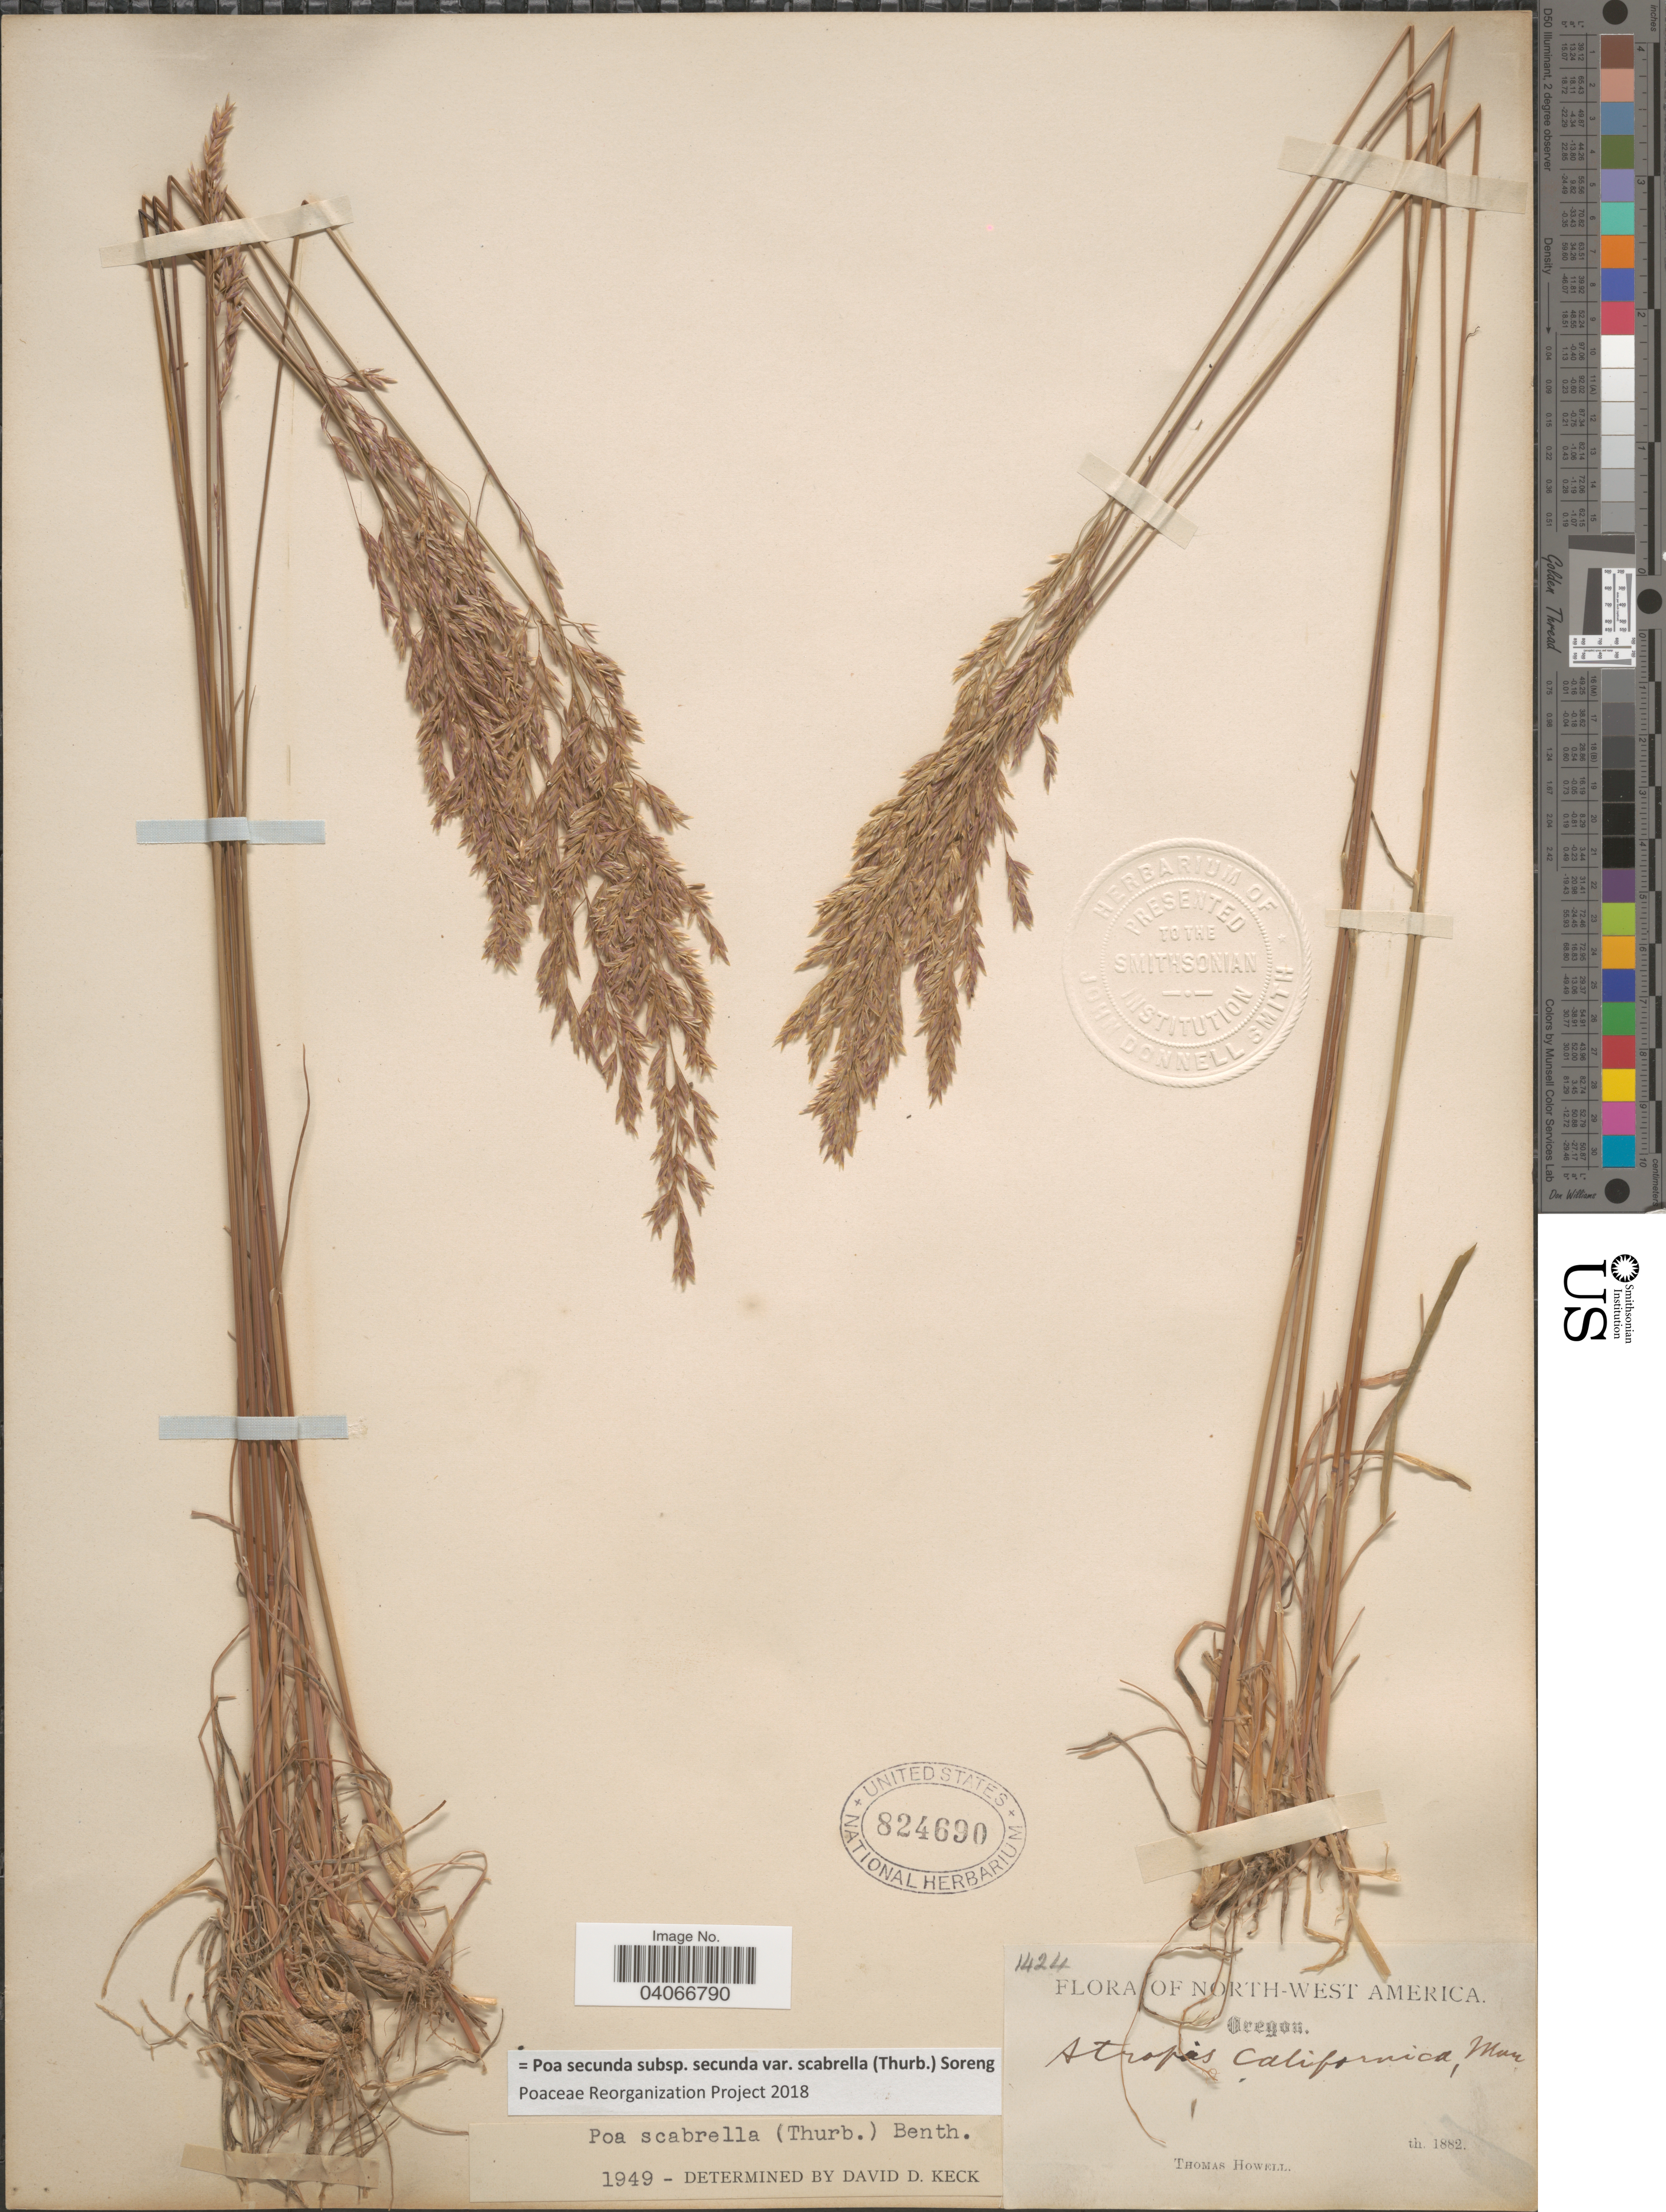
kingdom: Plantae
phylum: Tracheophyta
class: Liliopsida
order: Poales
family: Poaceae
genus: Poa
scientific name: Poa secunda subsp. secunda var. scabrella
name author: (Thurb.) Soreng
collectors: T. Howell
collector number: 1424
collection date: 1882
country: United States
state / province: Oregon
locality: North-West America.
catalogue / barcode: US 824690